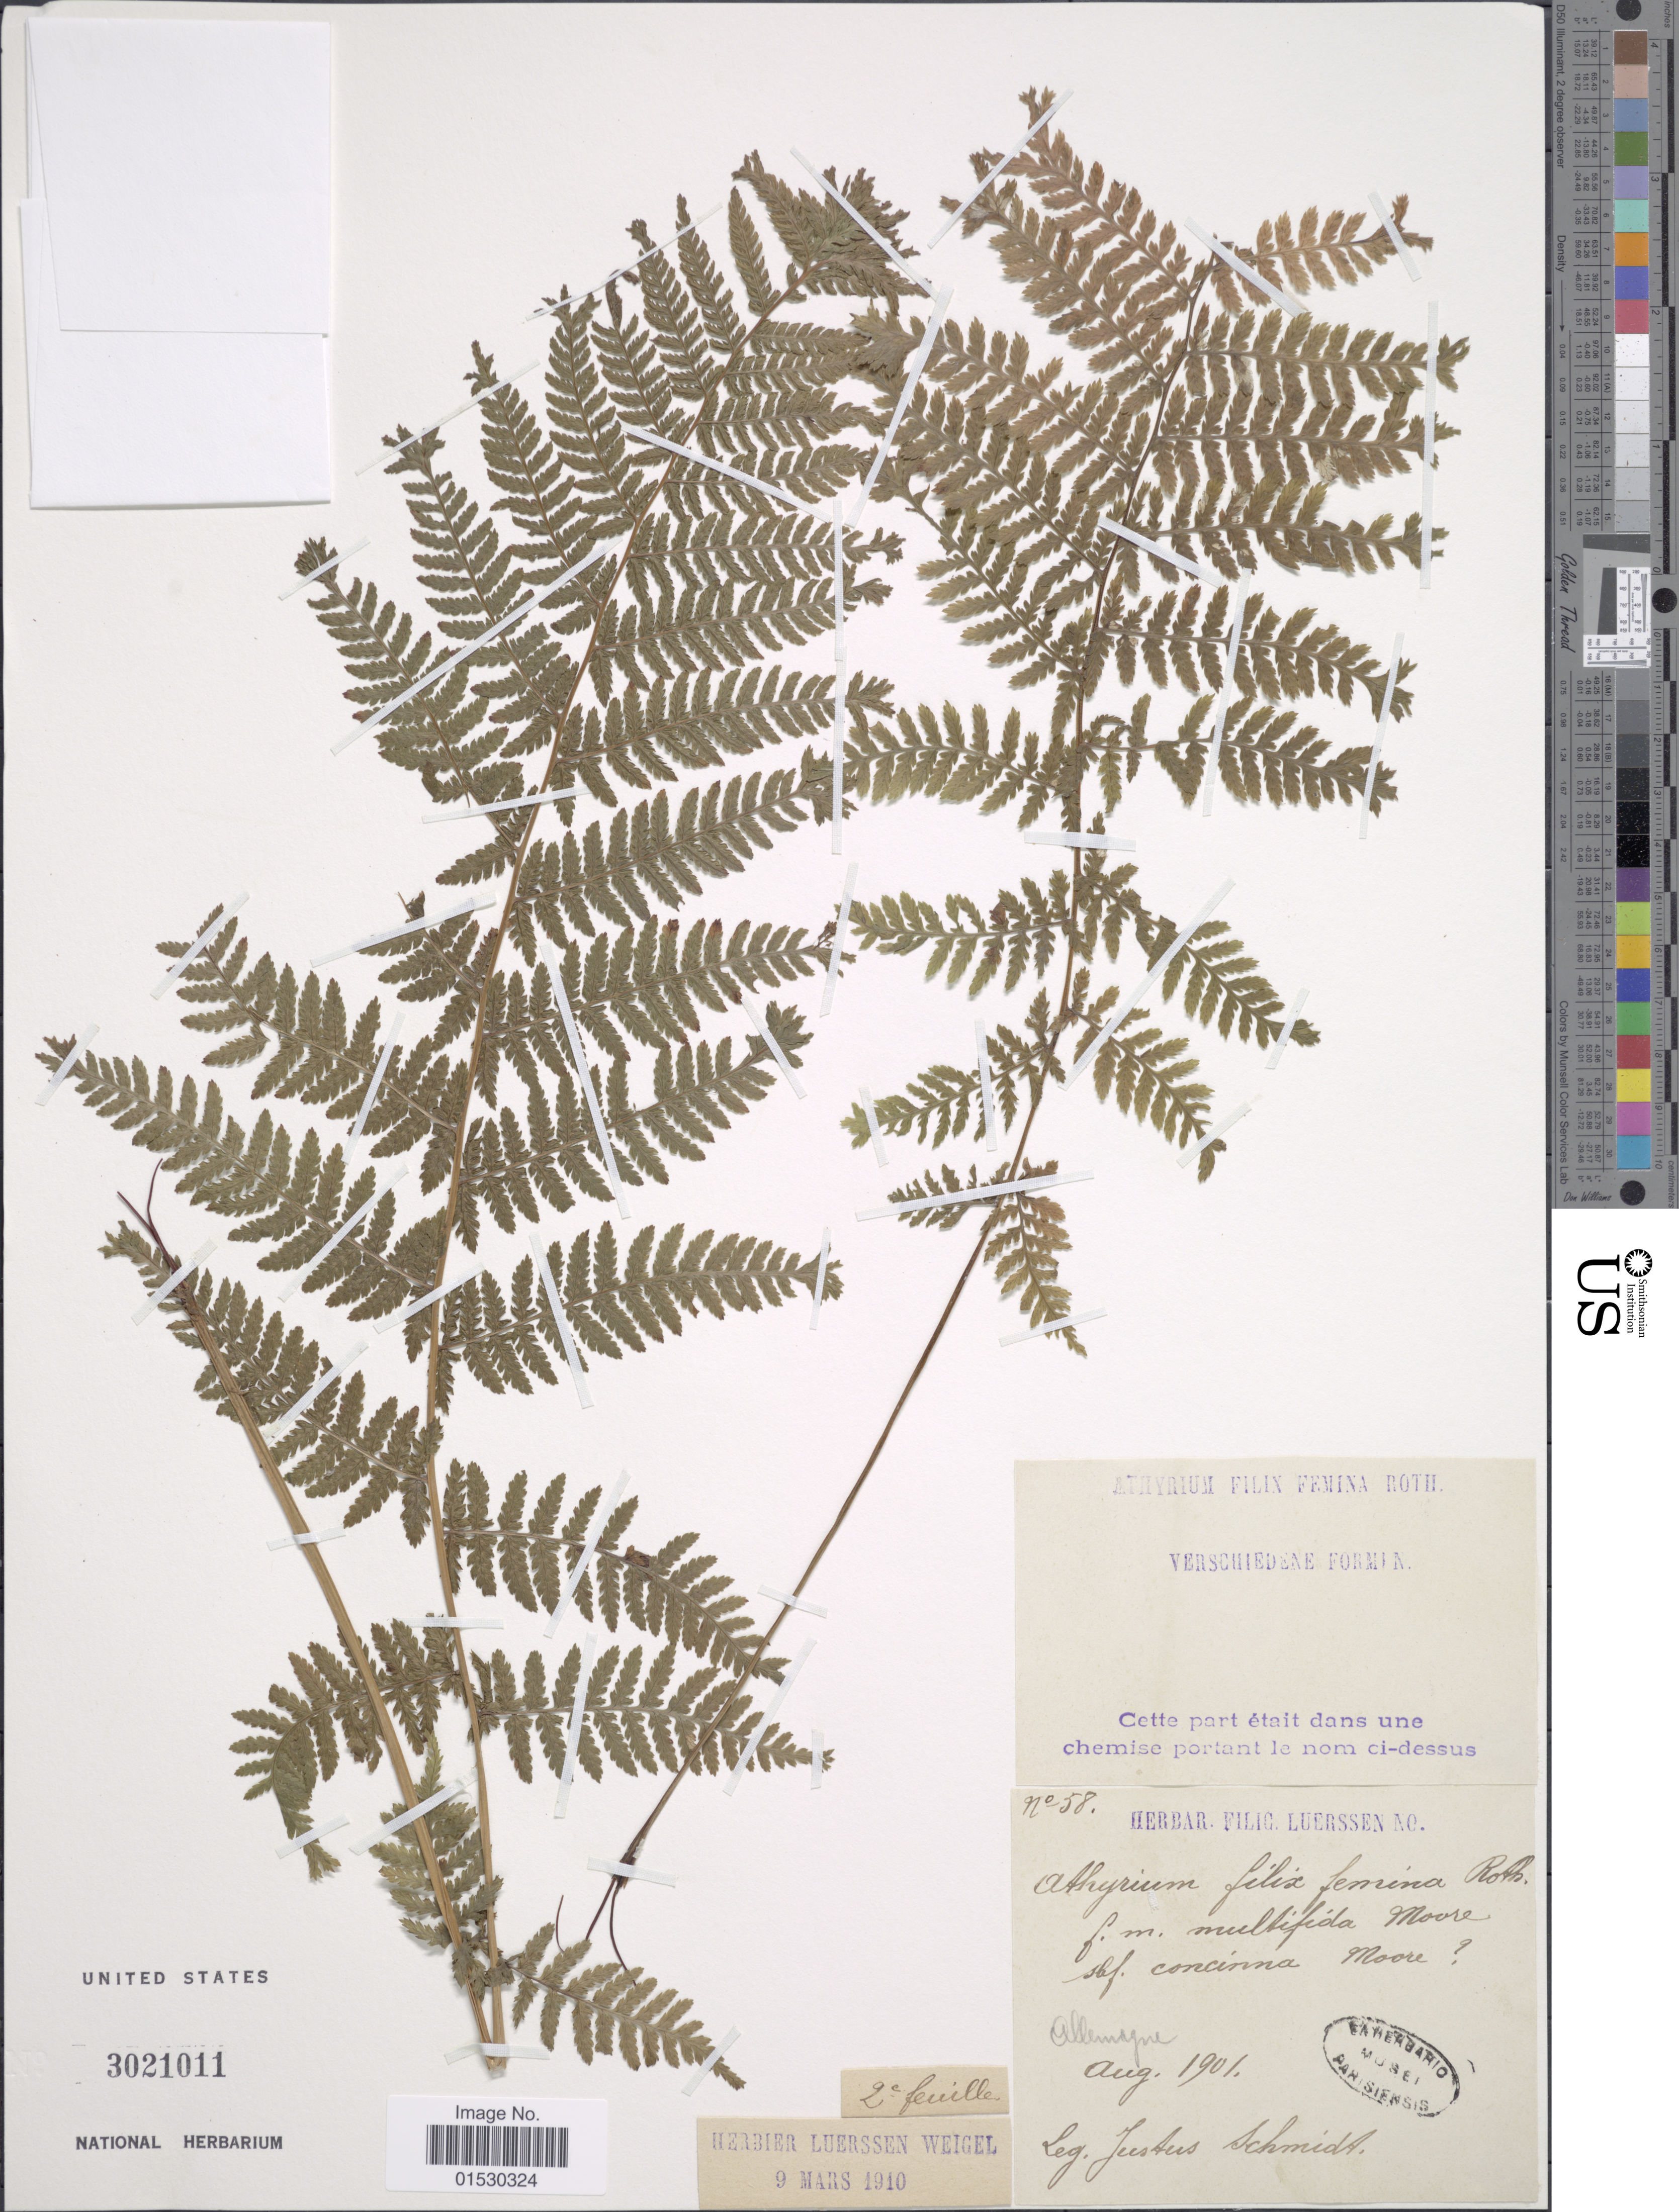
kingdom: Plantae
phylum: Tracheophyta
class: Polypodiopsida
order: Polypodiales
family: Athyriaceae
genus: Athyrium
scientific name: Athyrium filix-femina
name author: (L.) Roth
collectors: J. Schmidt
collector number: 58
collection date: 1901-08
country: Germany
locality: F.m multifida Moore, sbf concinna Moore, Allemagne [interpreted]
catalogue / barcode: US 3021011